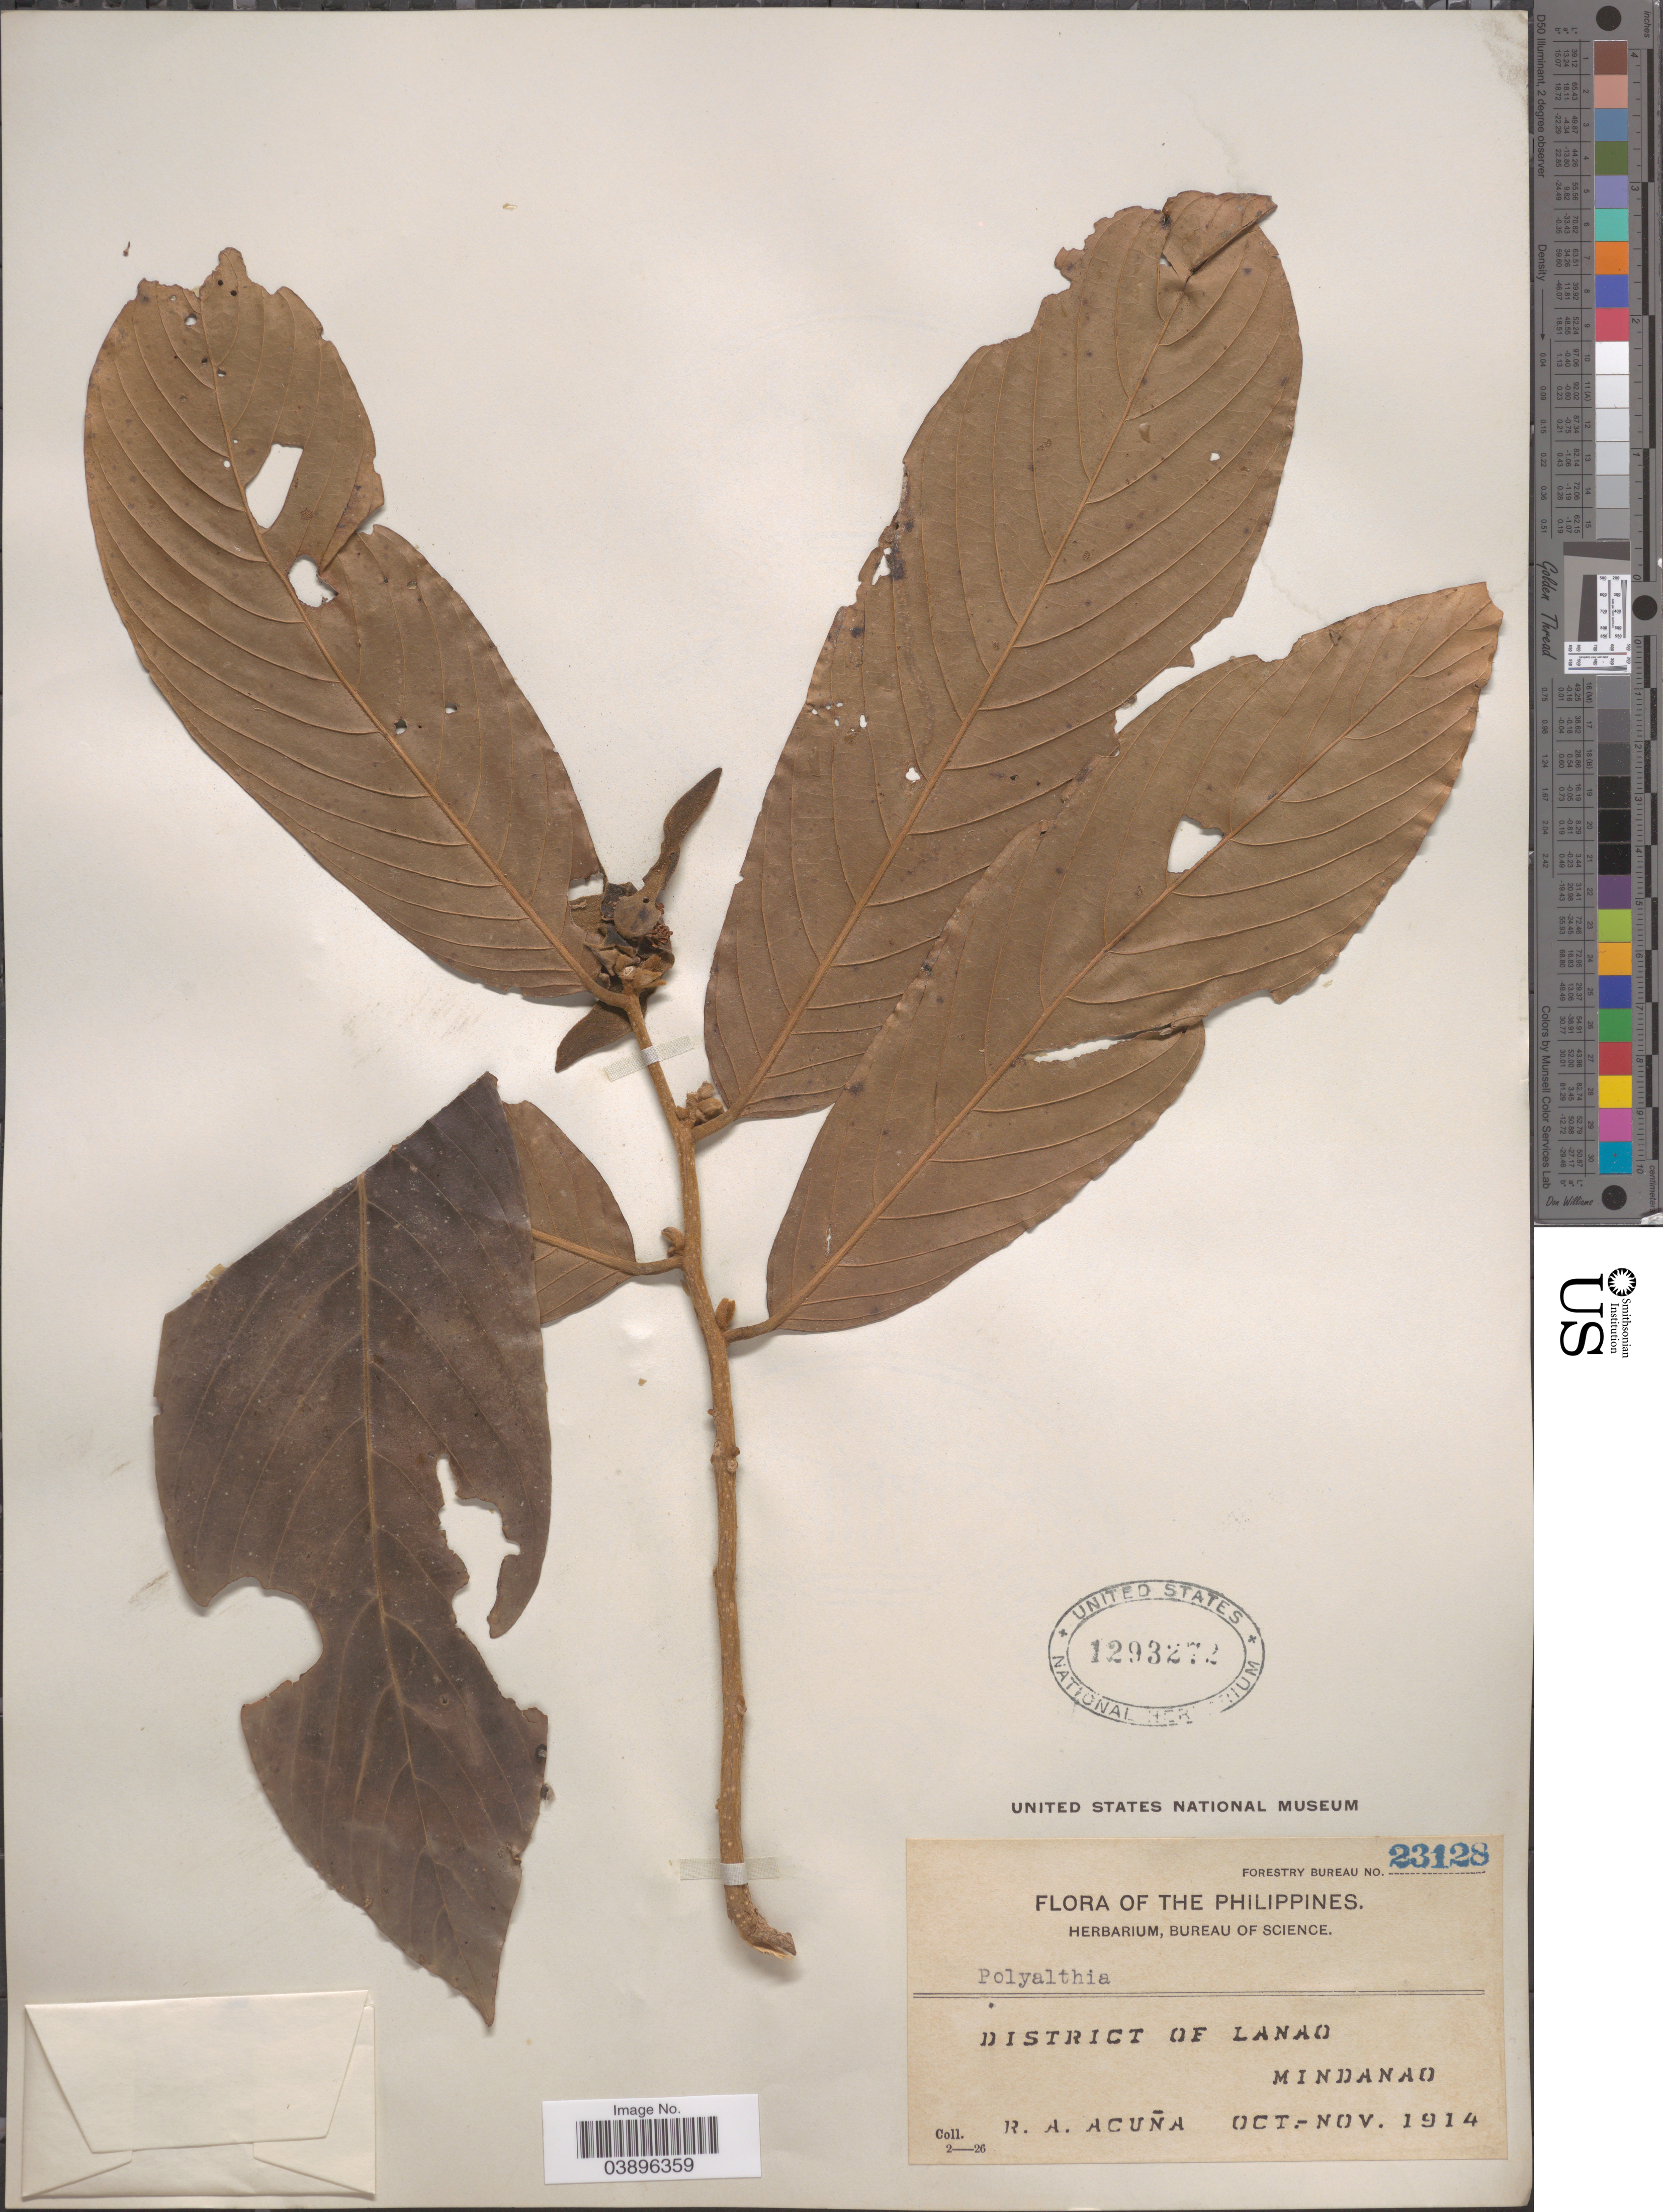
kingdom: Plantae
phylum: Tracheophyta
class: Magnoliopsida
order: Magnoliales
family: Annonaceae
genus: Polyalthia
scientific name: Polyalthia sp.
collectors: R. A. Acuña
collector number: Forestry Bureau 23128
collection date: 1914-10/1914-11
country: Philippines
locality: District of Lanao, Mindanao.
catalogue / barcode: US 1293272